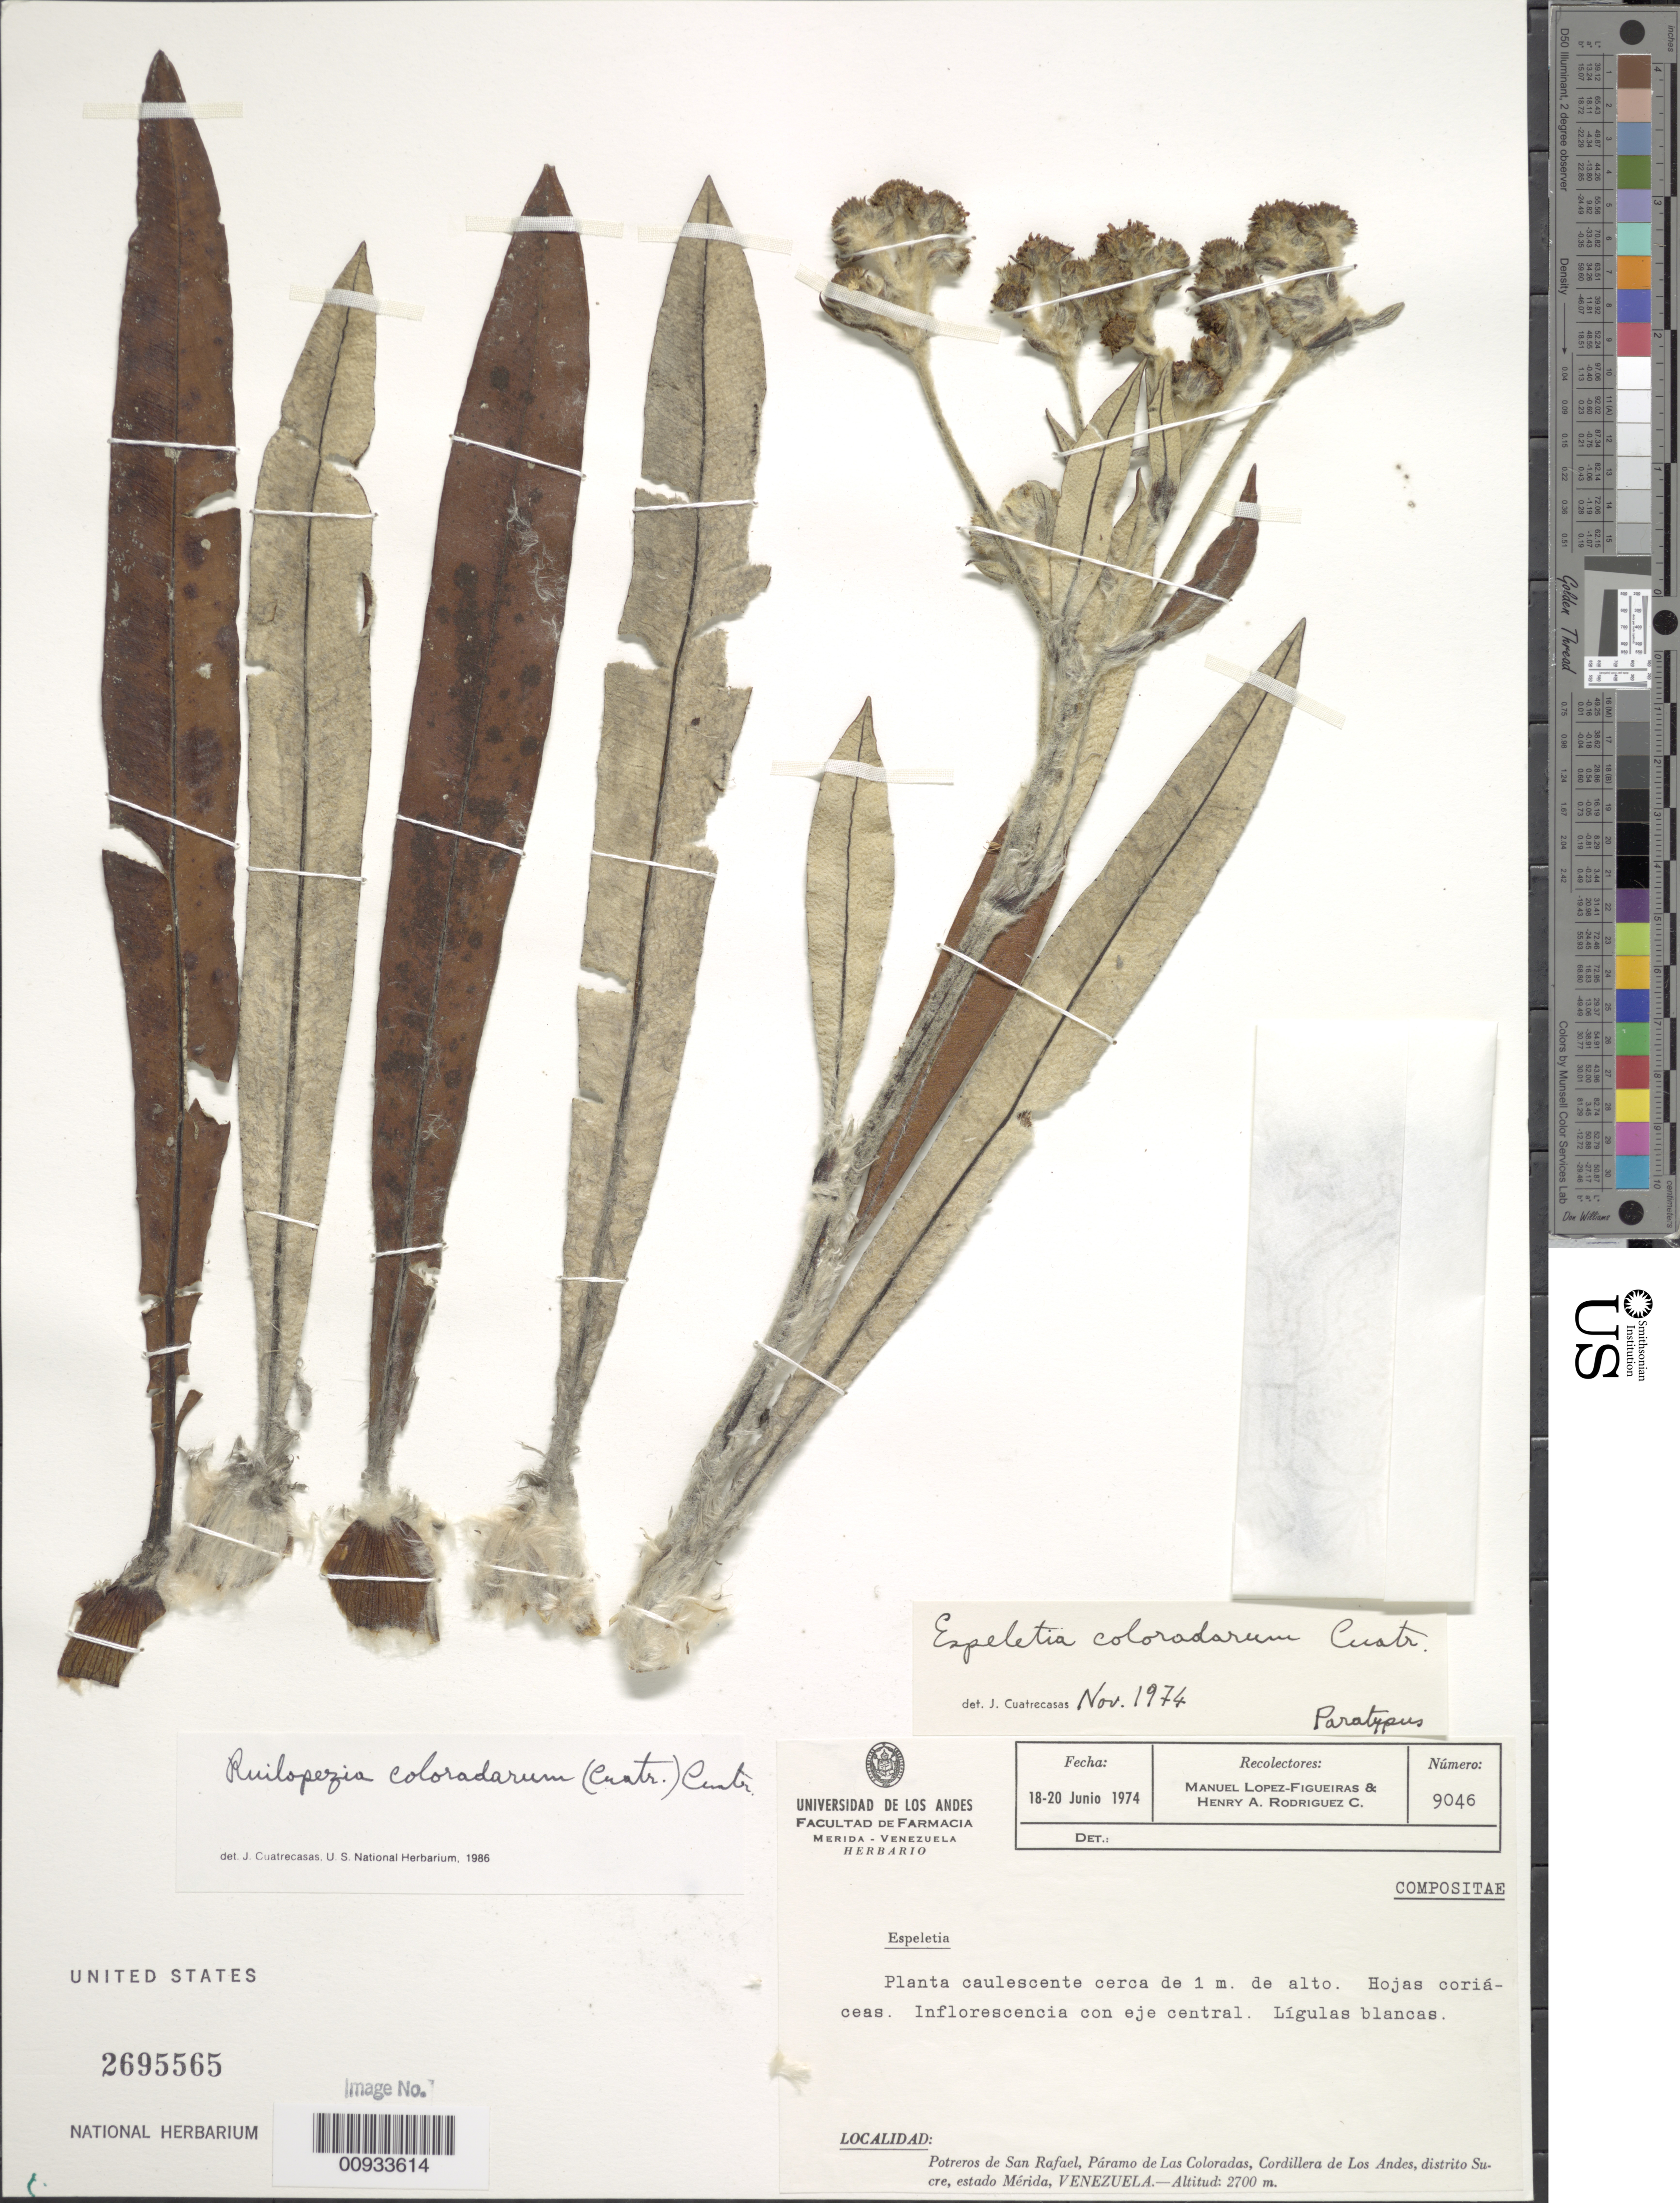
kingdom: Plantae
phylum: Tracheophyta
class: Magnoliopsida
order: Asterales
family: Asteraceae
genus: Ruilopezia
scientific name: Ruilopezia coloradarum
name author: (Cuatrec.) Cuatrec.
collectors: M. López Figueiras & H. Rodriguez-Carrasquero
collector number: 9046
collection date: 1974-06-18/1974-06-20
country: Venezuela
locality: Potreros de San San Rafael, Paramo de Las Coloradas, Cordillera de Los Andes, Distrito Sucre, Estado Merida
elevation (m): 2700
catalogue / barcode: US 2695565